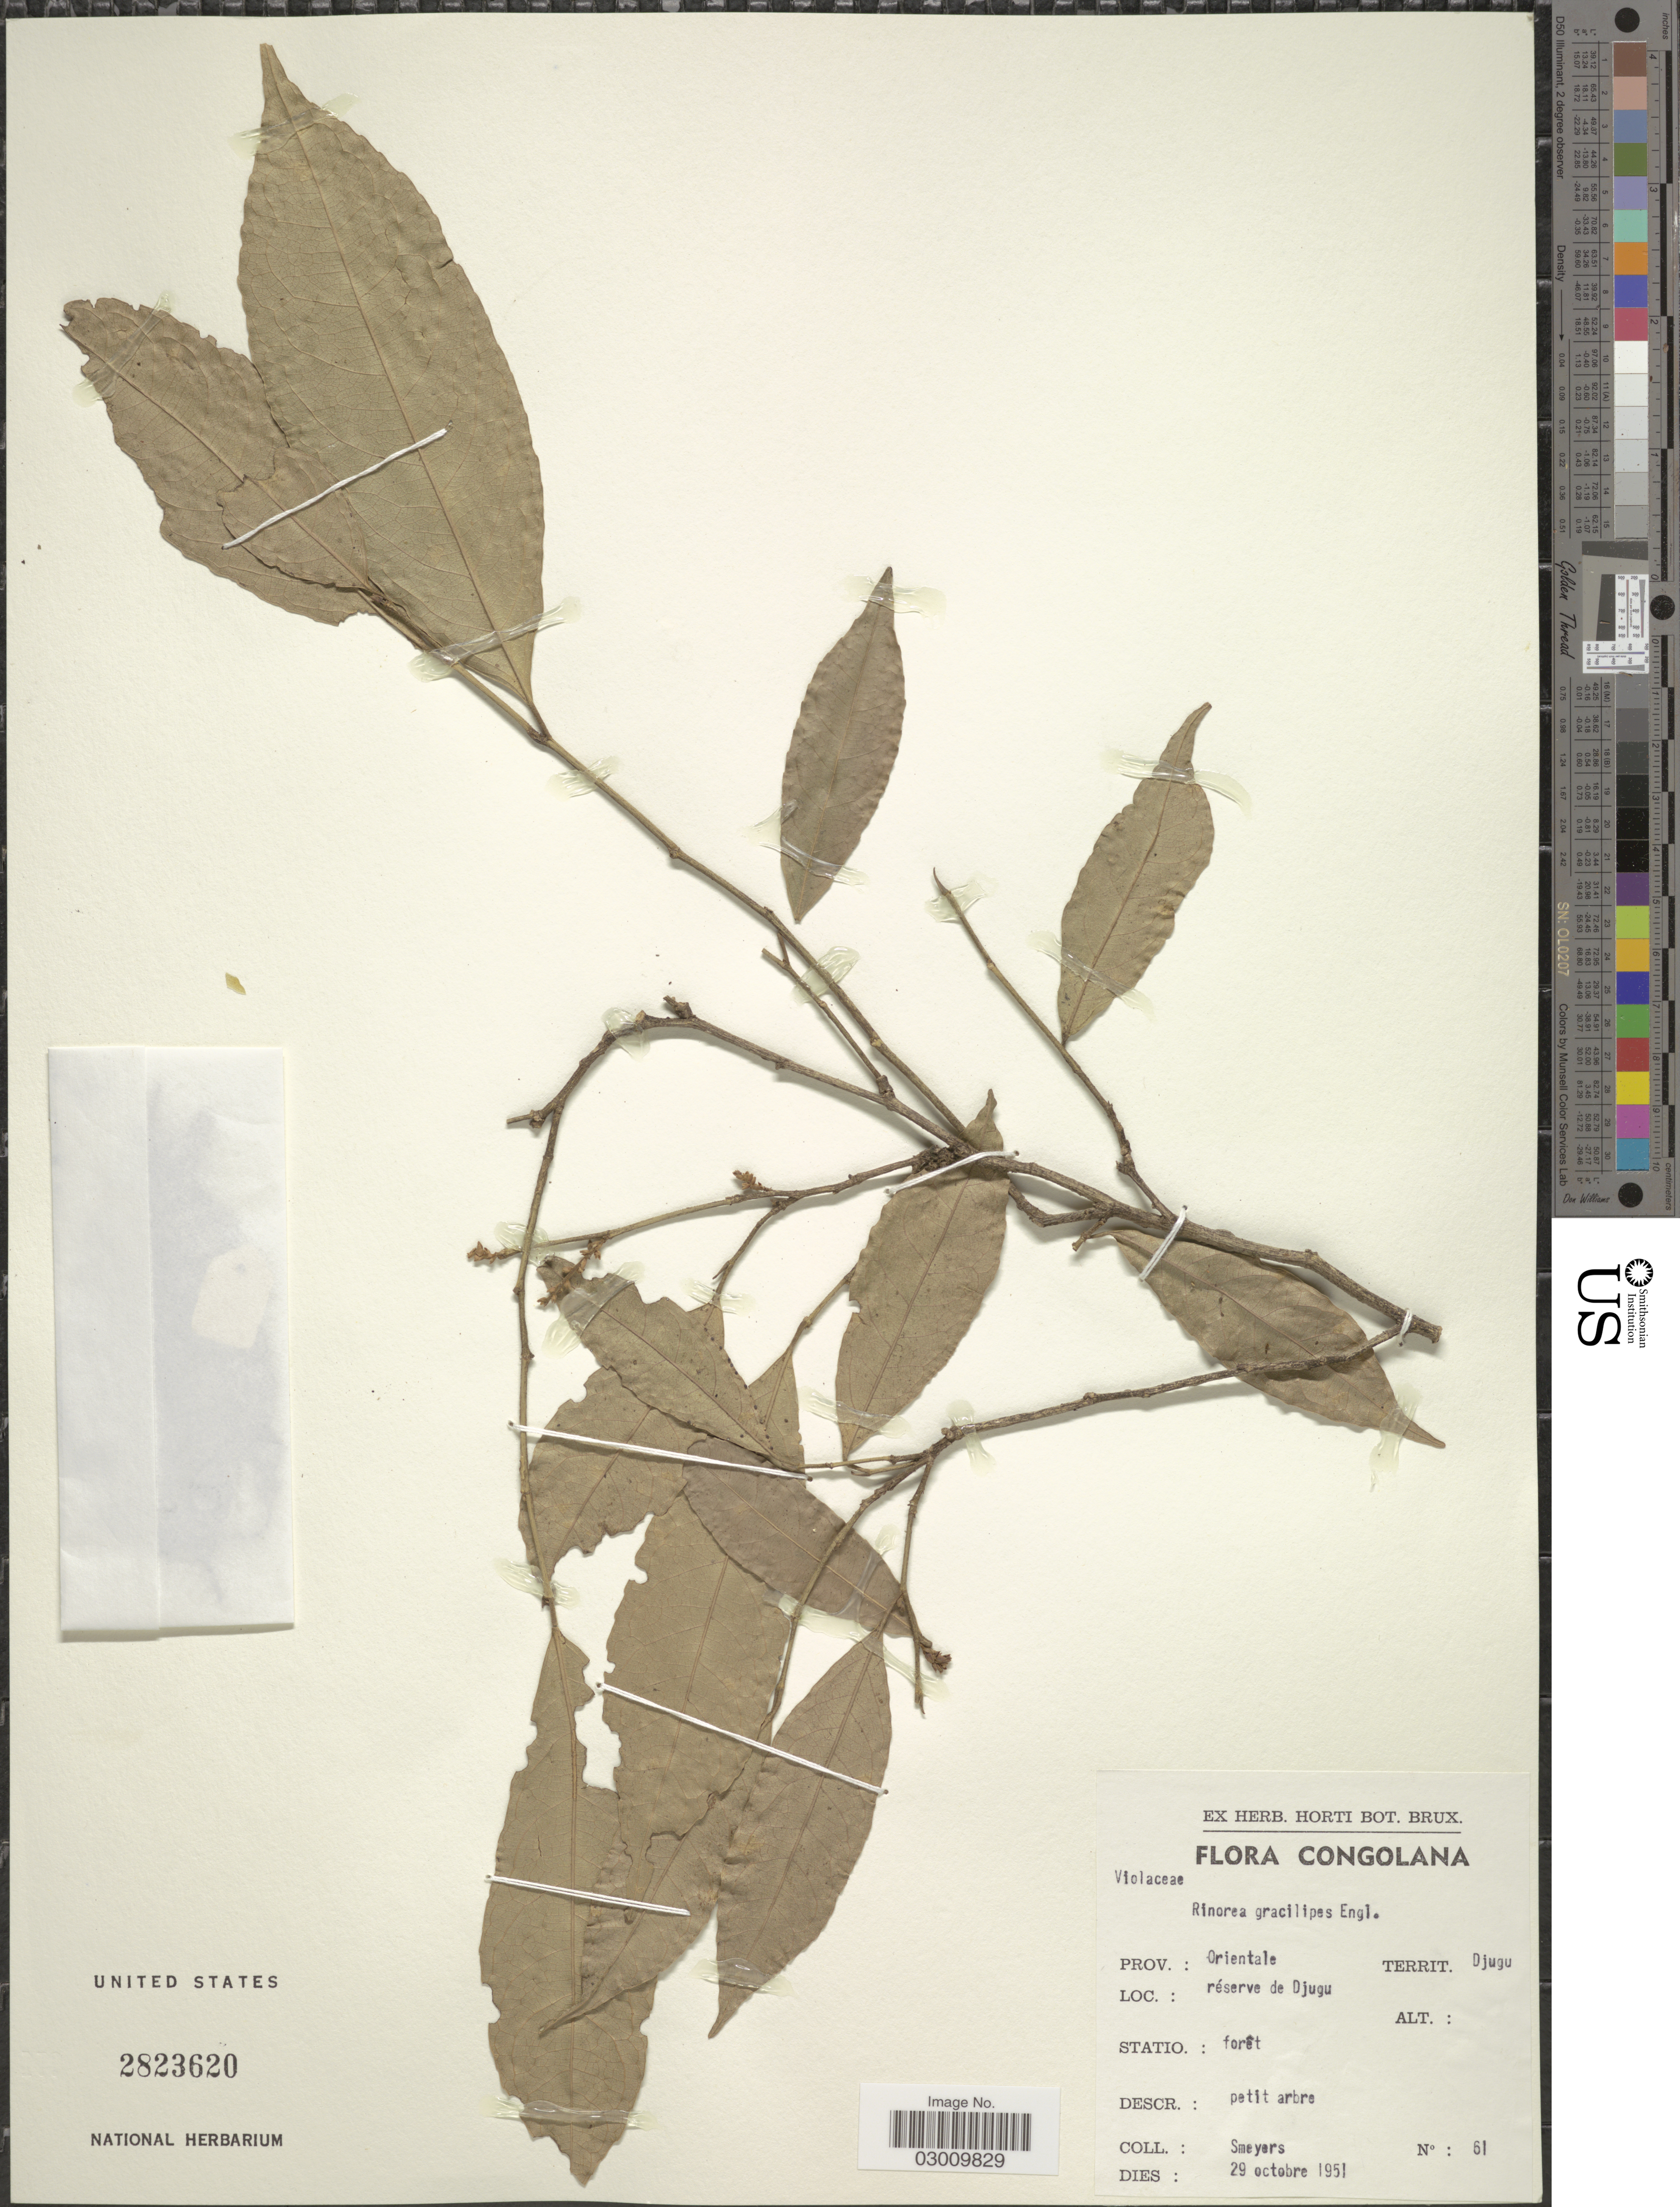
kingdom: Plantae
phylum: Tracheophyta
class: Magnoliopsida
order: Malpighiales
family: Violaceae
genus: Rinorea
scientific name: Rinorea angustifolia subsp. engleriana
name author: (De Wild. & Durand) Grey-Wilson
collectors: -. Smeyers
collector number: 61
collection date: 1951-10-29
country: Congo, Democratic Republic of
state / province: Ituri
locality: Congolana. Territ. Djugu. Réserve de Djugu.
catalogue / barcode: US 2823620